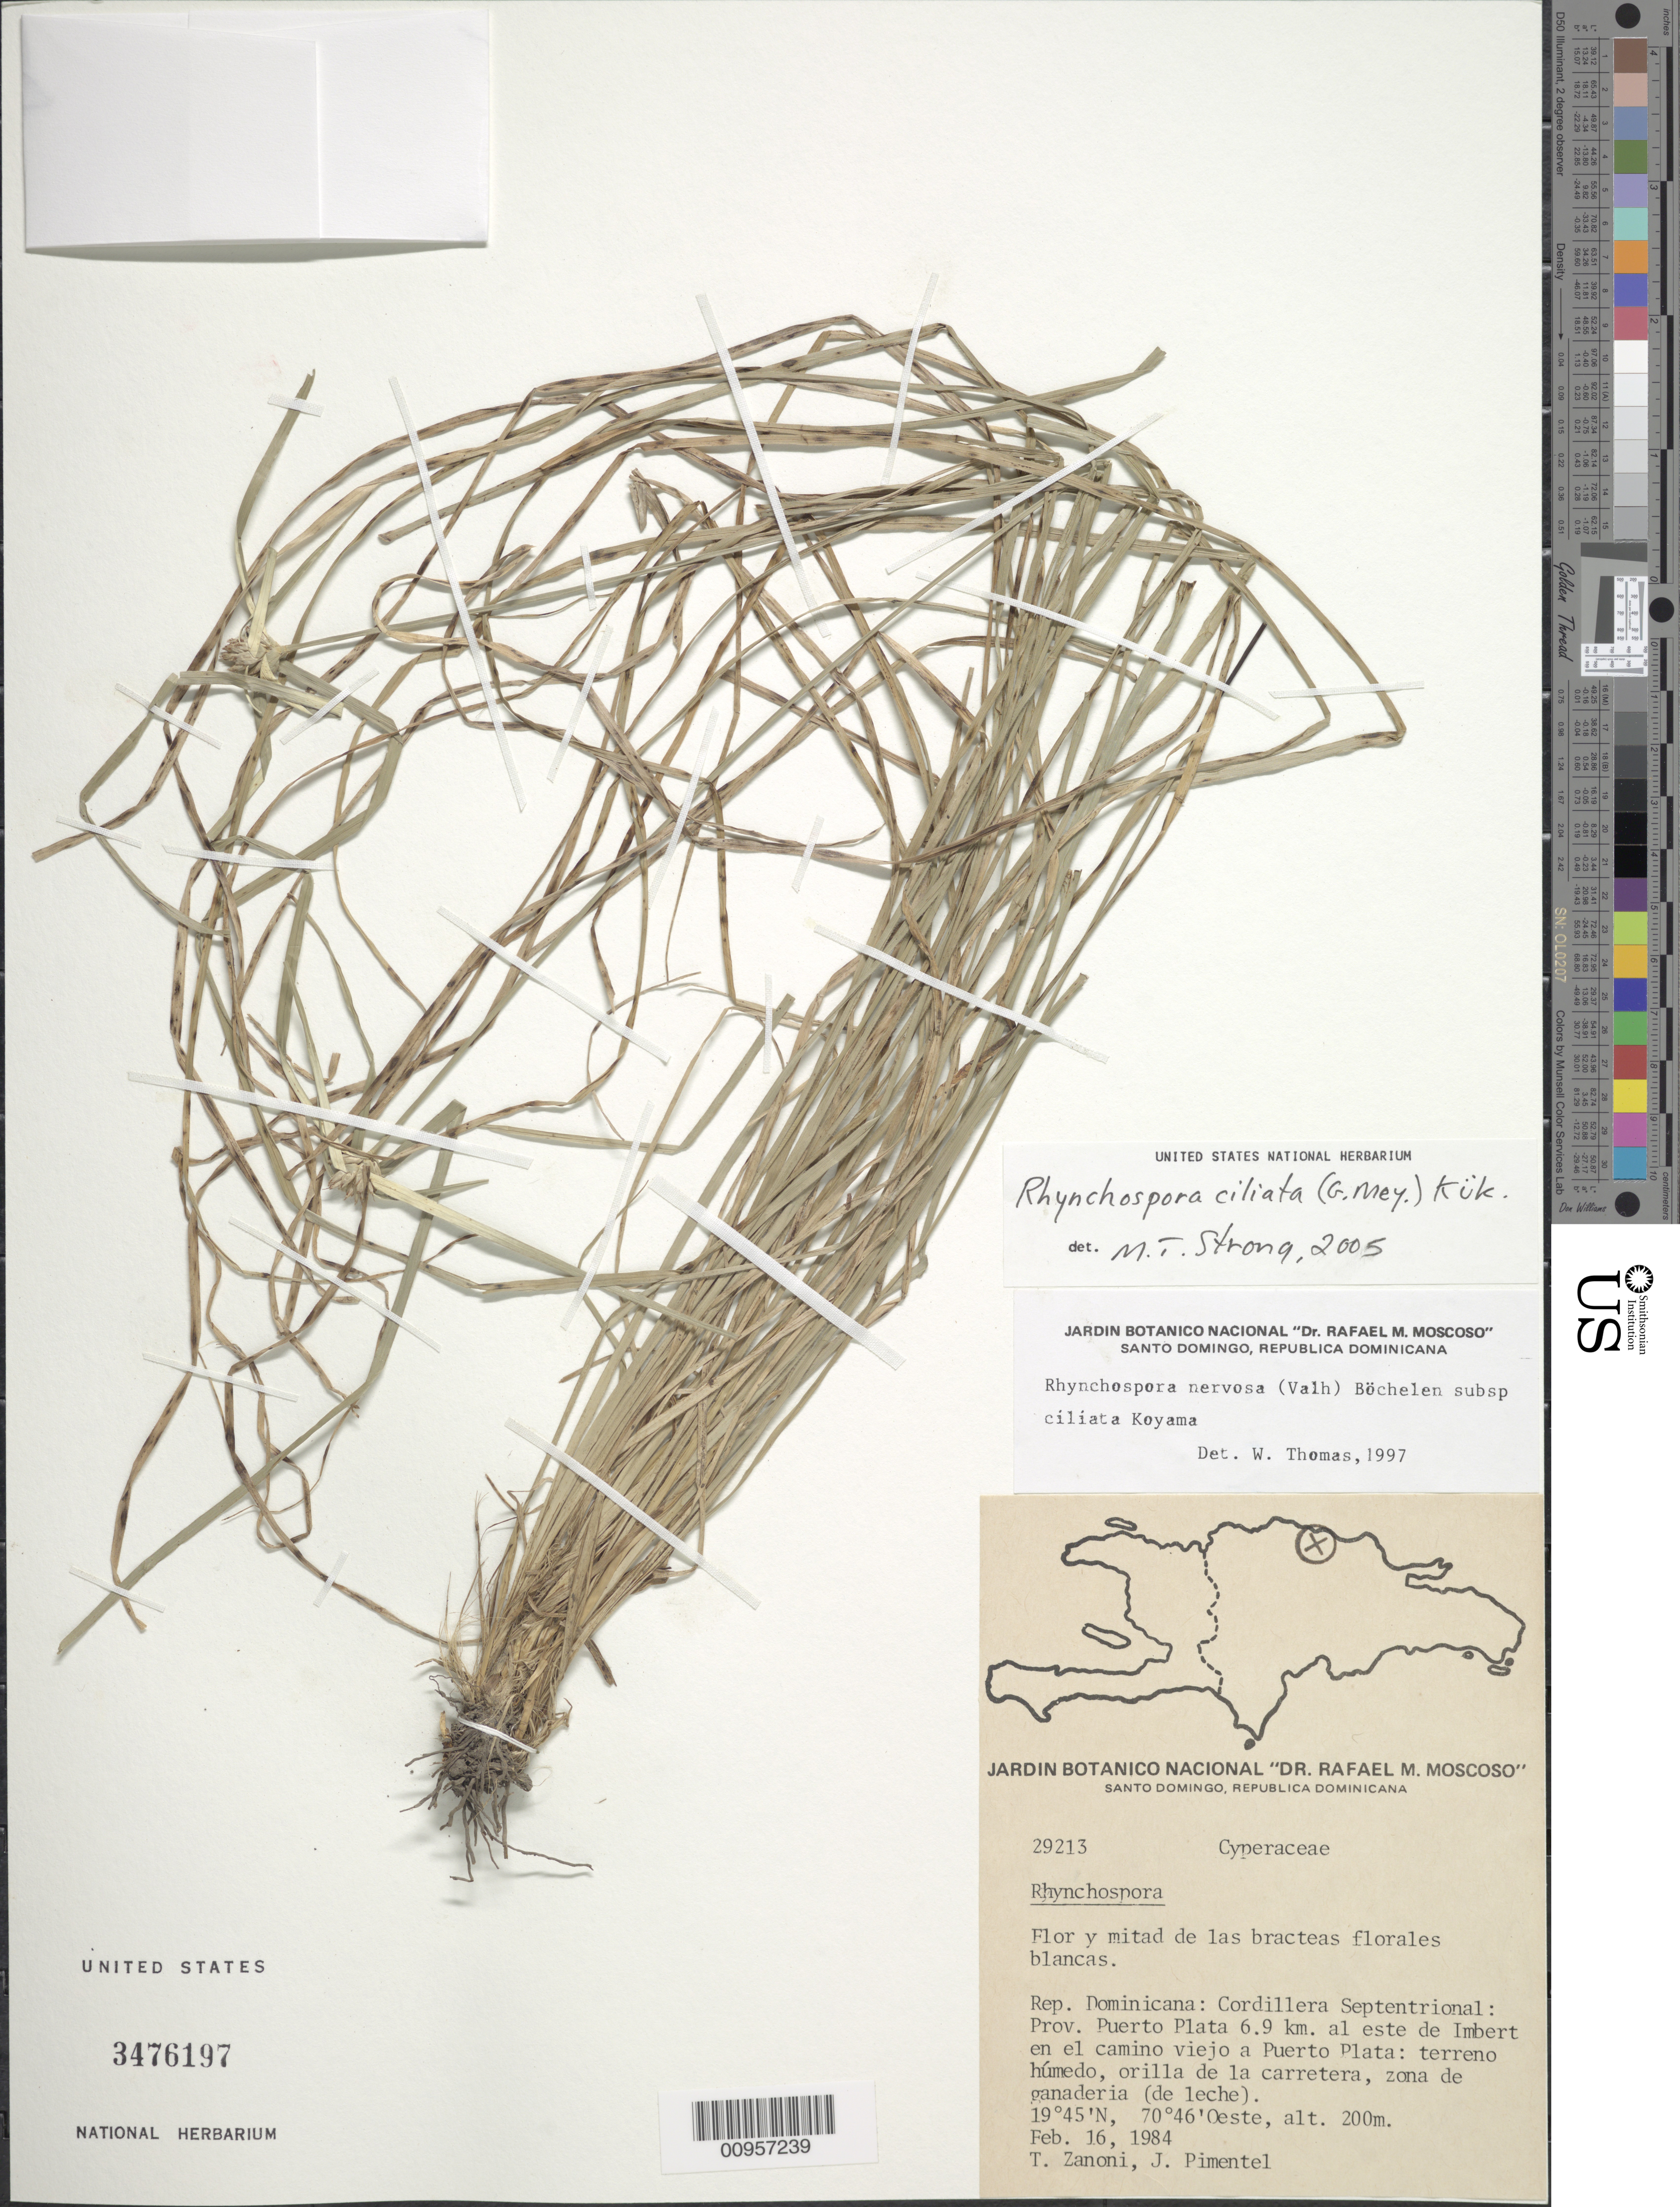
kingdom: Plantae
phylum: Tracheophyta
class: Liliopsida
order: Poales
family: Cyperaceae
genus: Rhynchospora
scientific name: Rhynchospora ciliata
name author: (G. Mey.) Kük.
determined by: Strong, M. T., (US), Smithsonian Institution - National Museum of Natural History (UNITED STATES)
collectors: T. A. Zanoni & J. Pimentel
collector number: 29213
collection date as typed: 16 Feb 1984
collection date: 1984-02-16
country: Dominican Republic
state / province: Puerto Plata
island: Hispaniola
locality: Cordillera Septentrional, 6.9 km al este de Imbert en el camino viejo a Puerto Plata, orilla de la carretera, zona de ganaderia (de leche)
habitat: En el camino viejo; terreno húmedo, orilla de la carretera, zona de ganaderia (de leche)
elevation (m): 200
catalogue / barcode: US 3476197